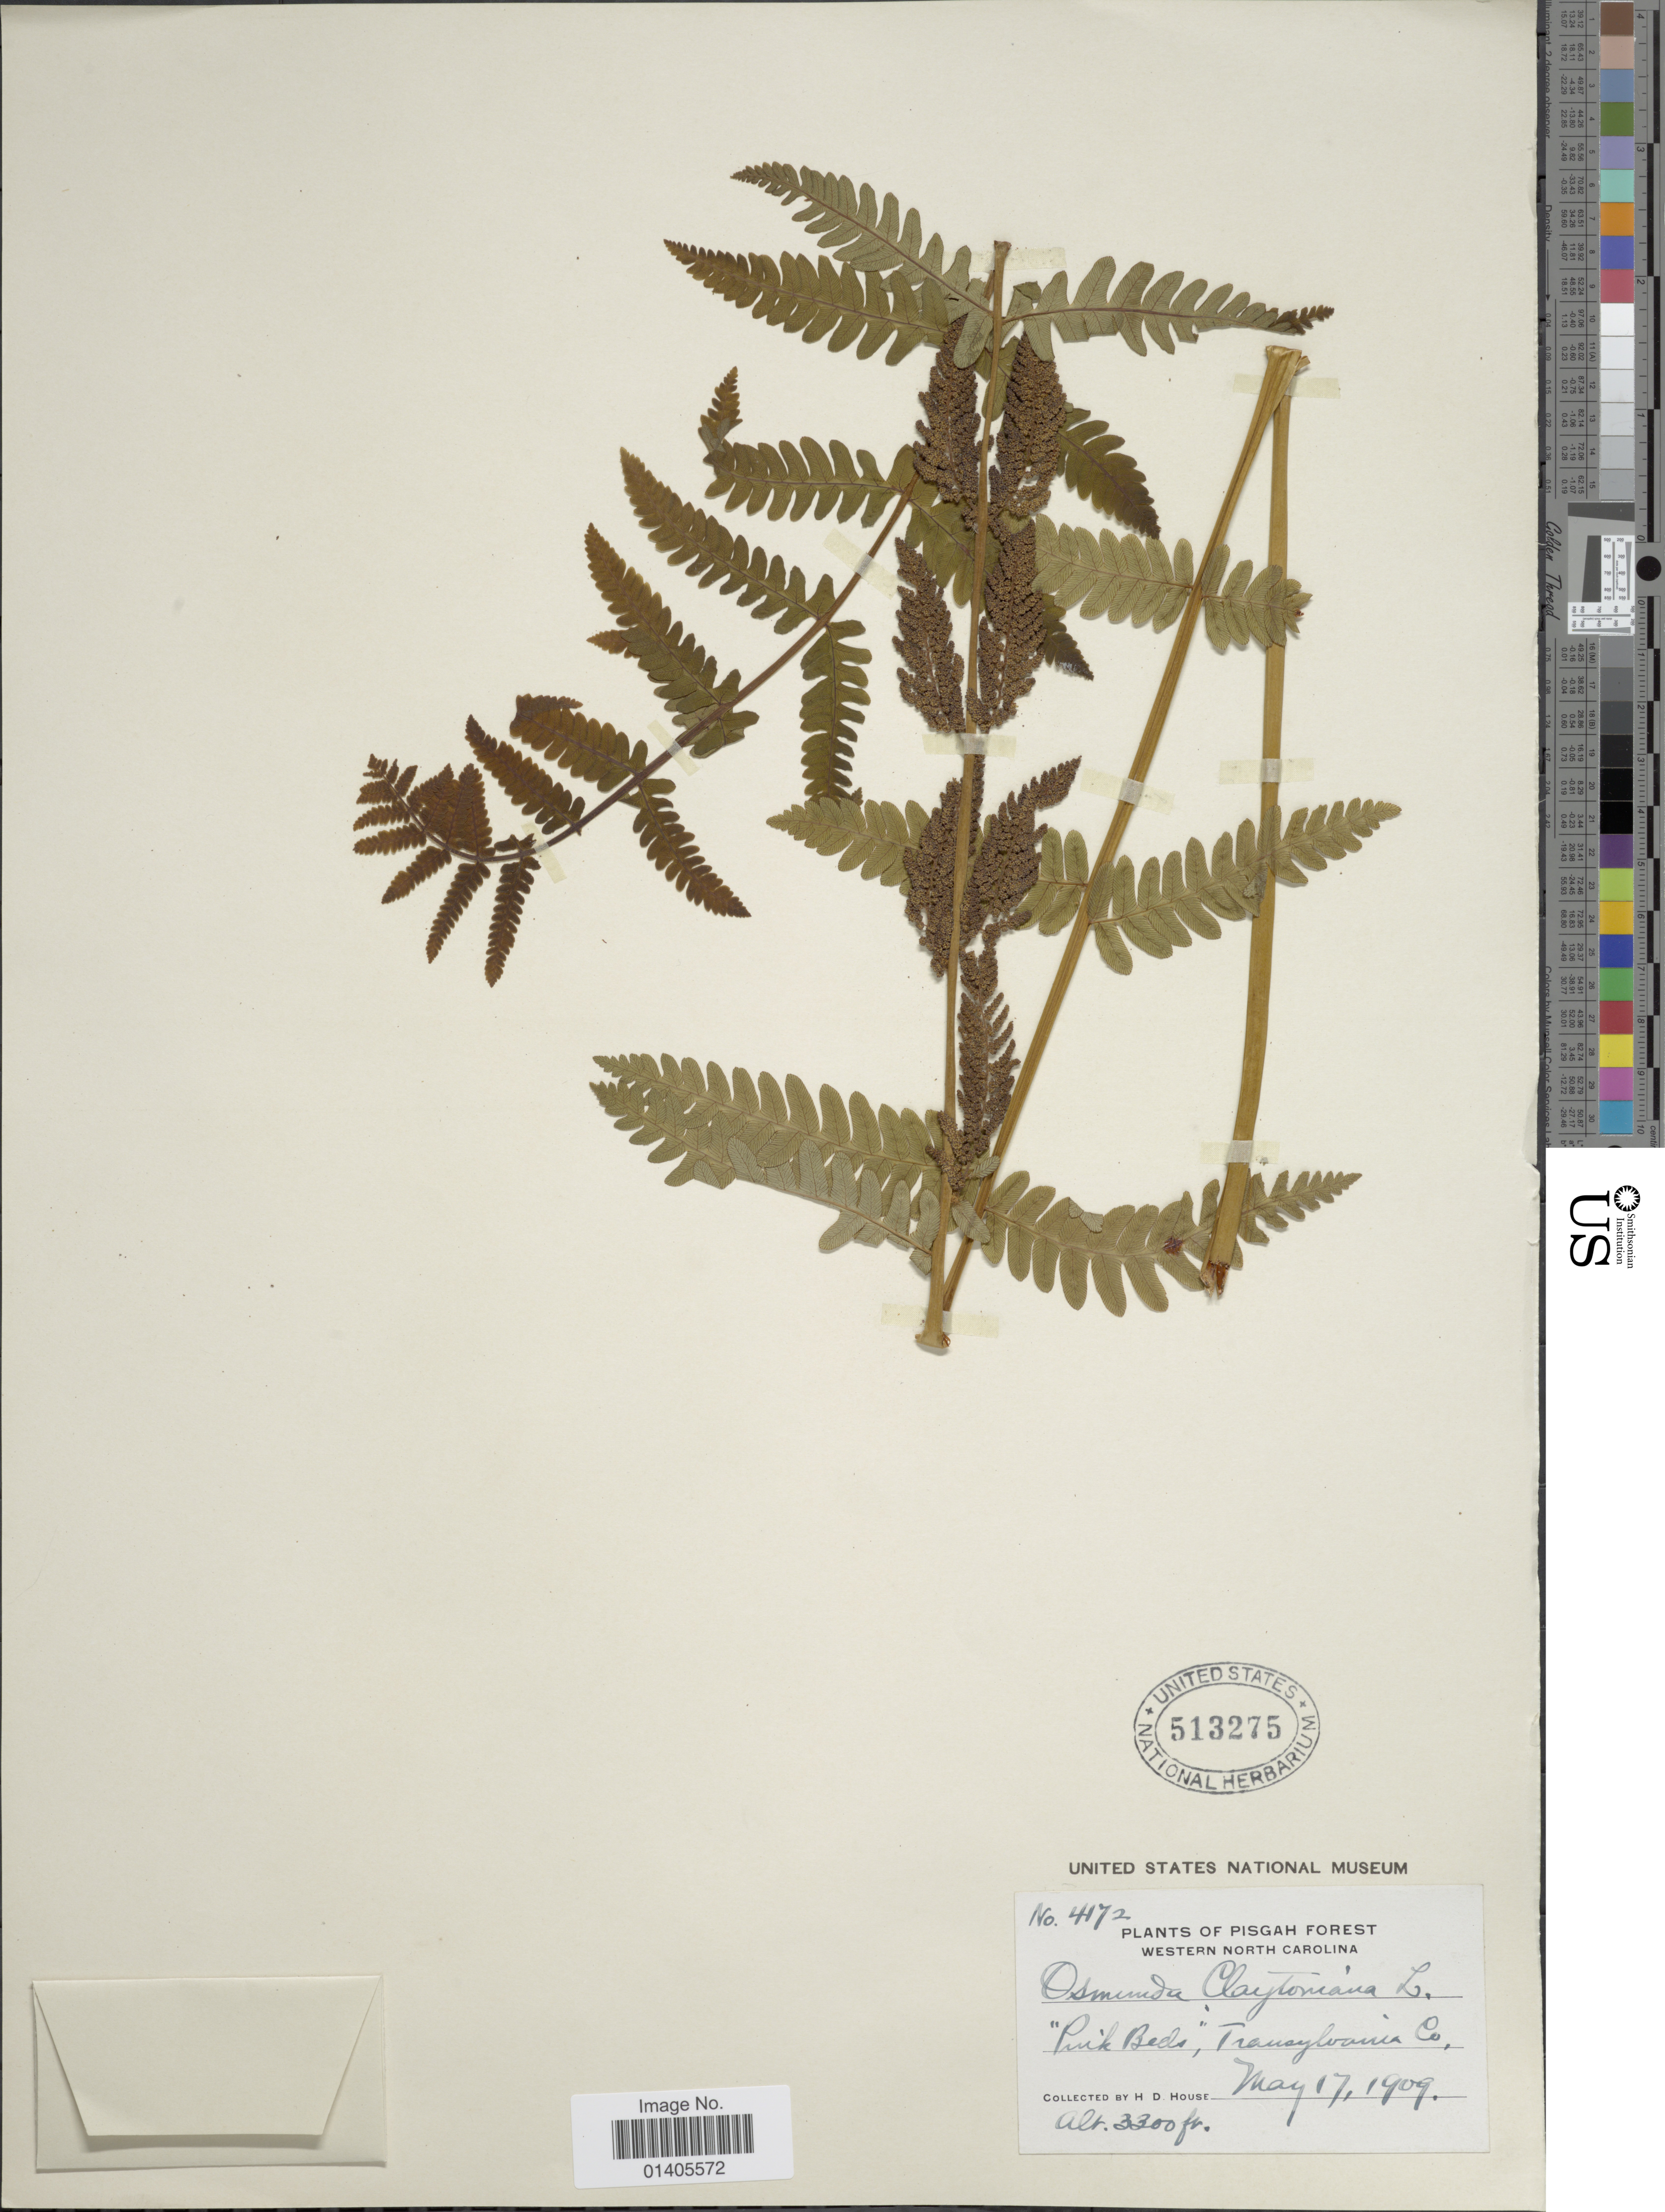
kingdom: Plantae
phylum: Tracheophyta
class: Polypodiopsida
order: Osmundales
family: Osmundaceae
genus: Osmunda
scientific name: Osmunda claytoniana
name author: (L.) Tagawa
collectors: H. D. House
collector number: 4172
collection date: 1909-05-17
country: United States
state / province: North Carolina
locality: Pisgah Forest, Western North Carolina, 'Pink Beds,' Transylvania Co.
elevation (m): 1006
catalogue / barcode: US 513275